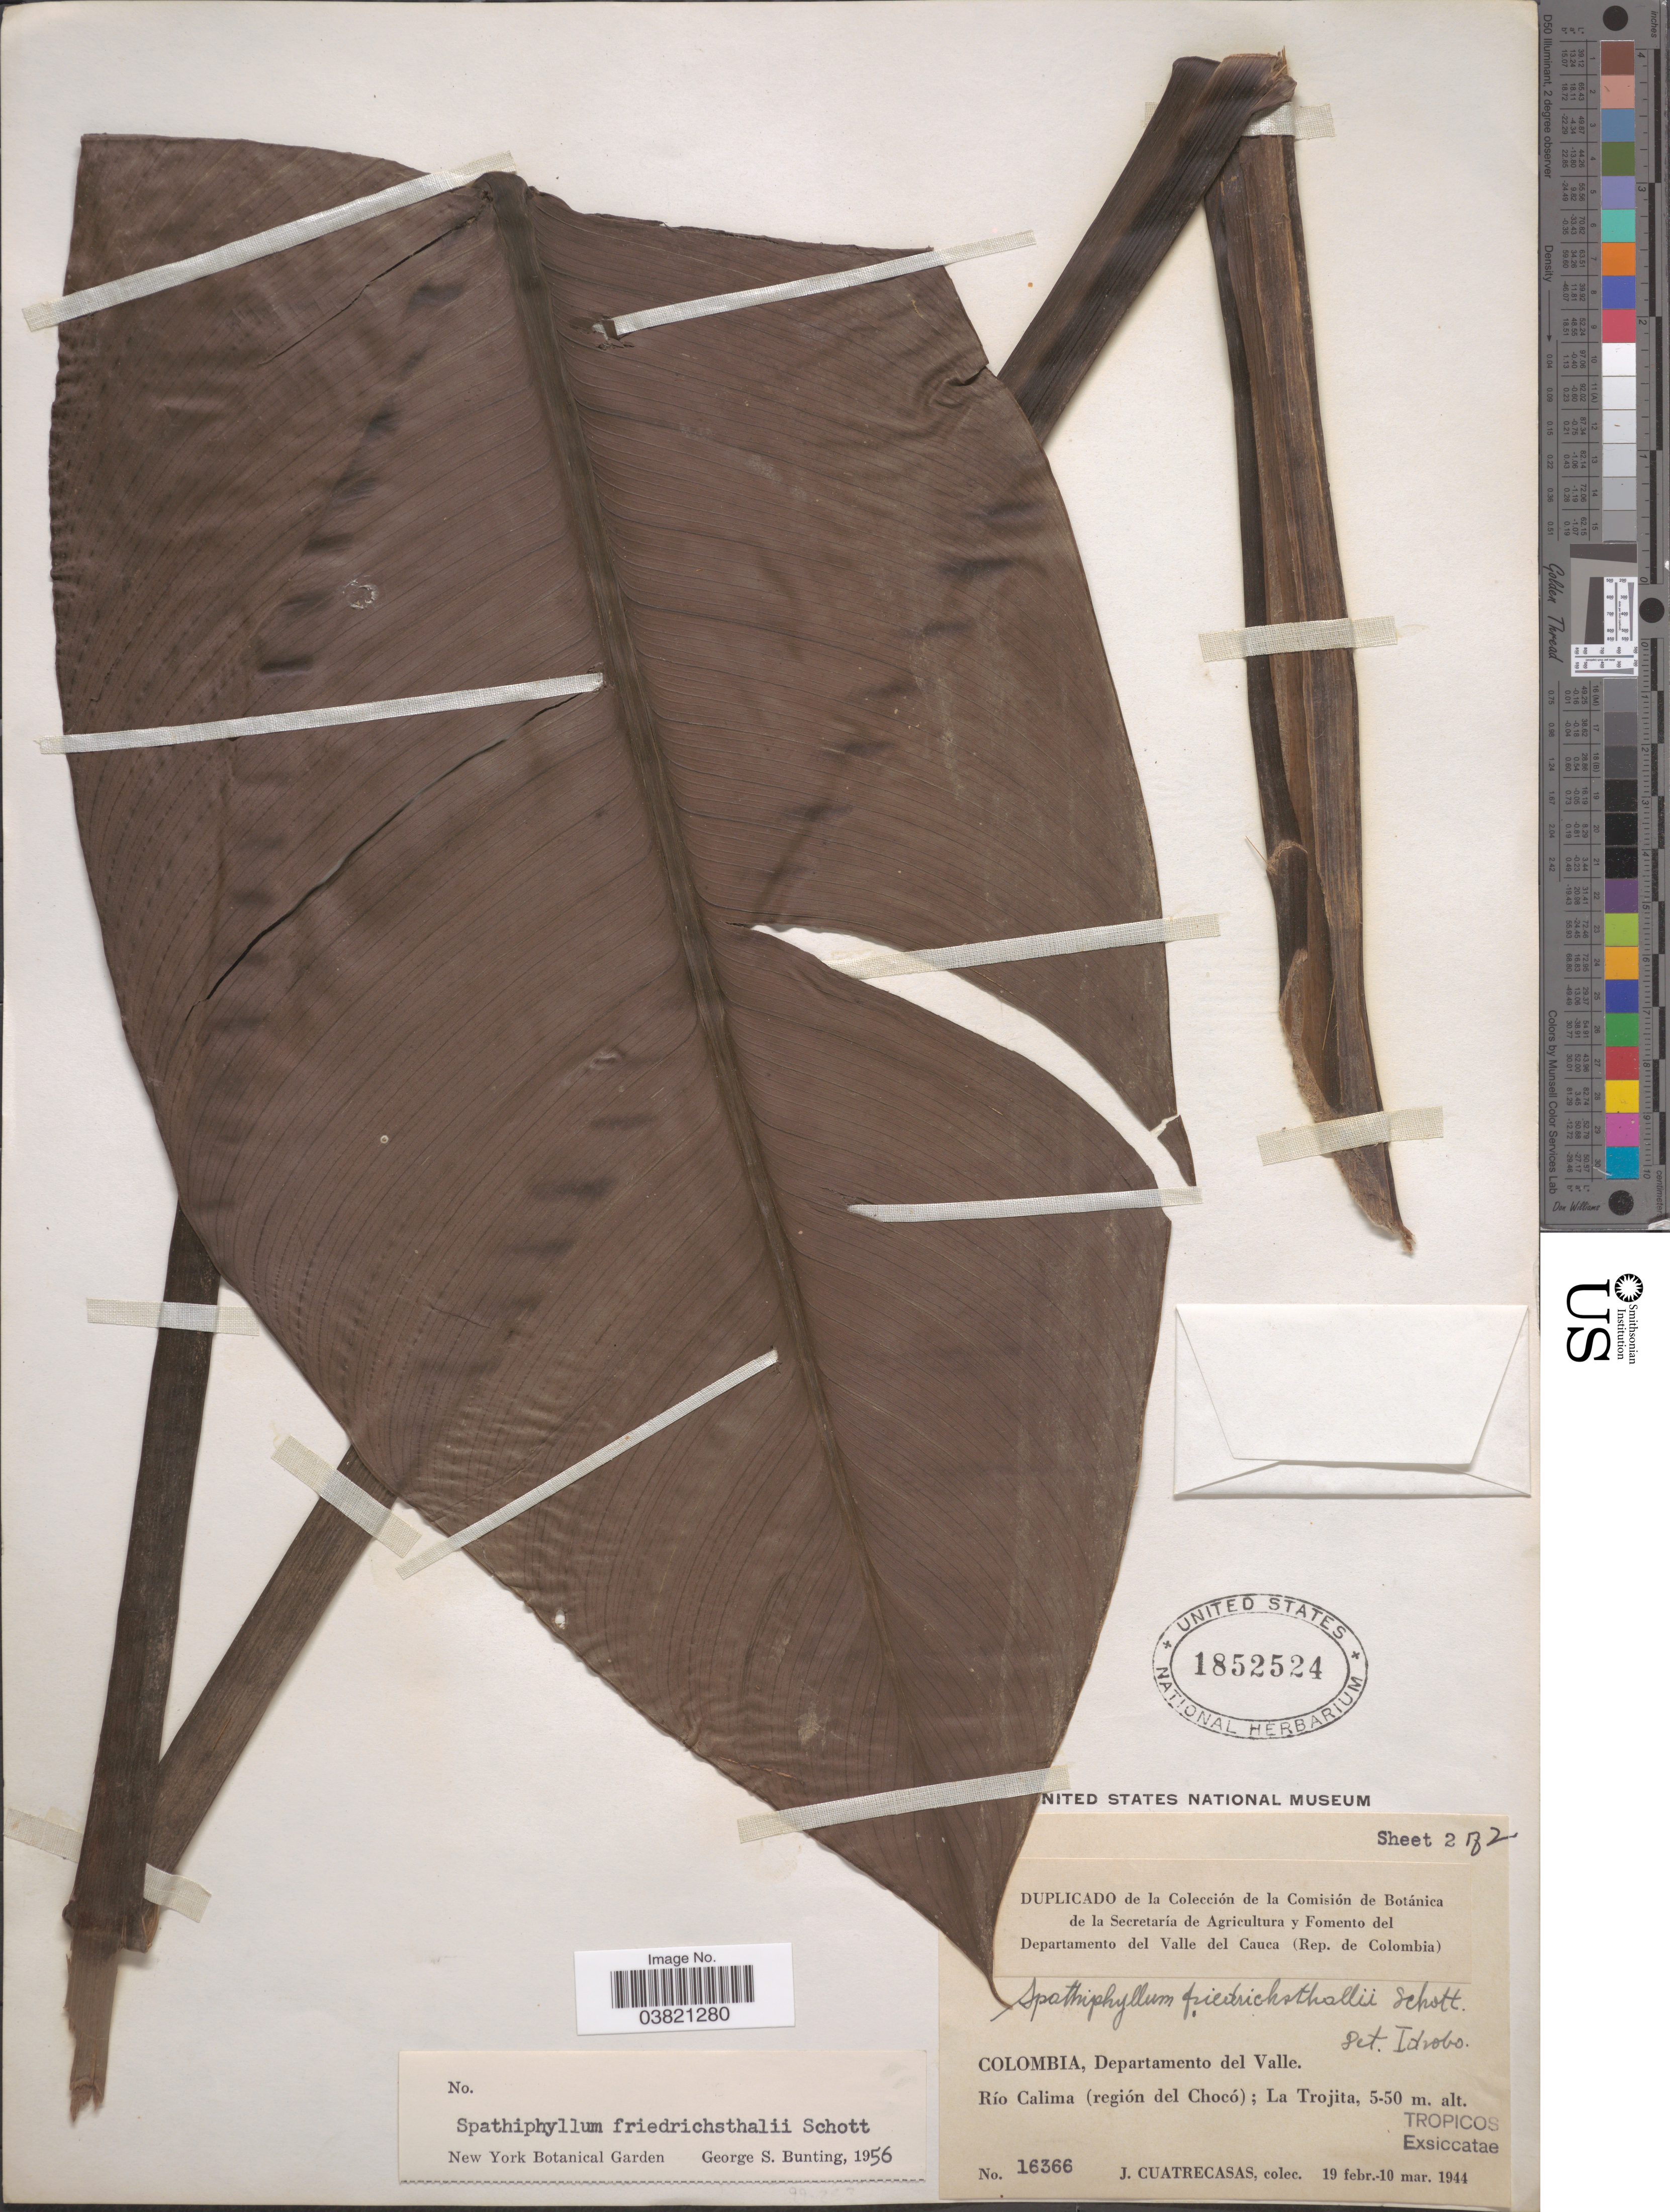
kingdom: Plantae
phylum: Tracheophyta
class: Liliopsida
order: Alismatales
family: Araceae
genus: Spathiphyllum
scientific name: Spathiphyllum friedrichsthalii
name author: Schott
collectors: J. Cuatrecasas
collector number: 16366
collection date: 1944-02-19/1944-03-10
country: Colombia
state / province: Valle del Cauca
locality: Departamento del Valle. Río Calima (región del Chocó); La Trojita.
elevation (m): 5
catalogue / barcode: US 1852524